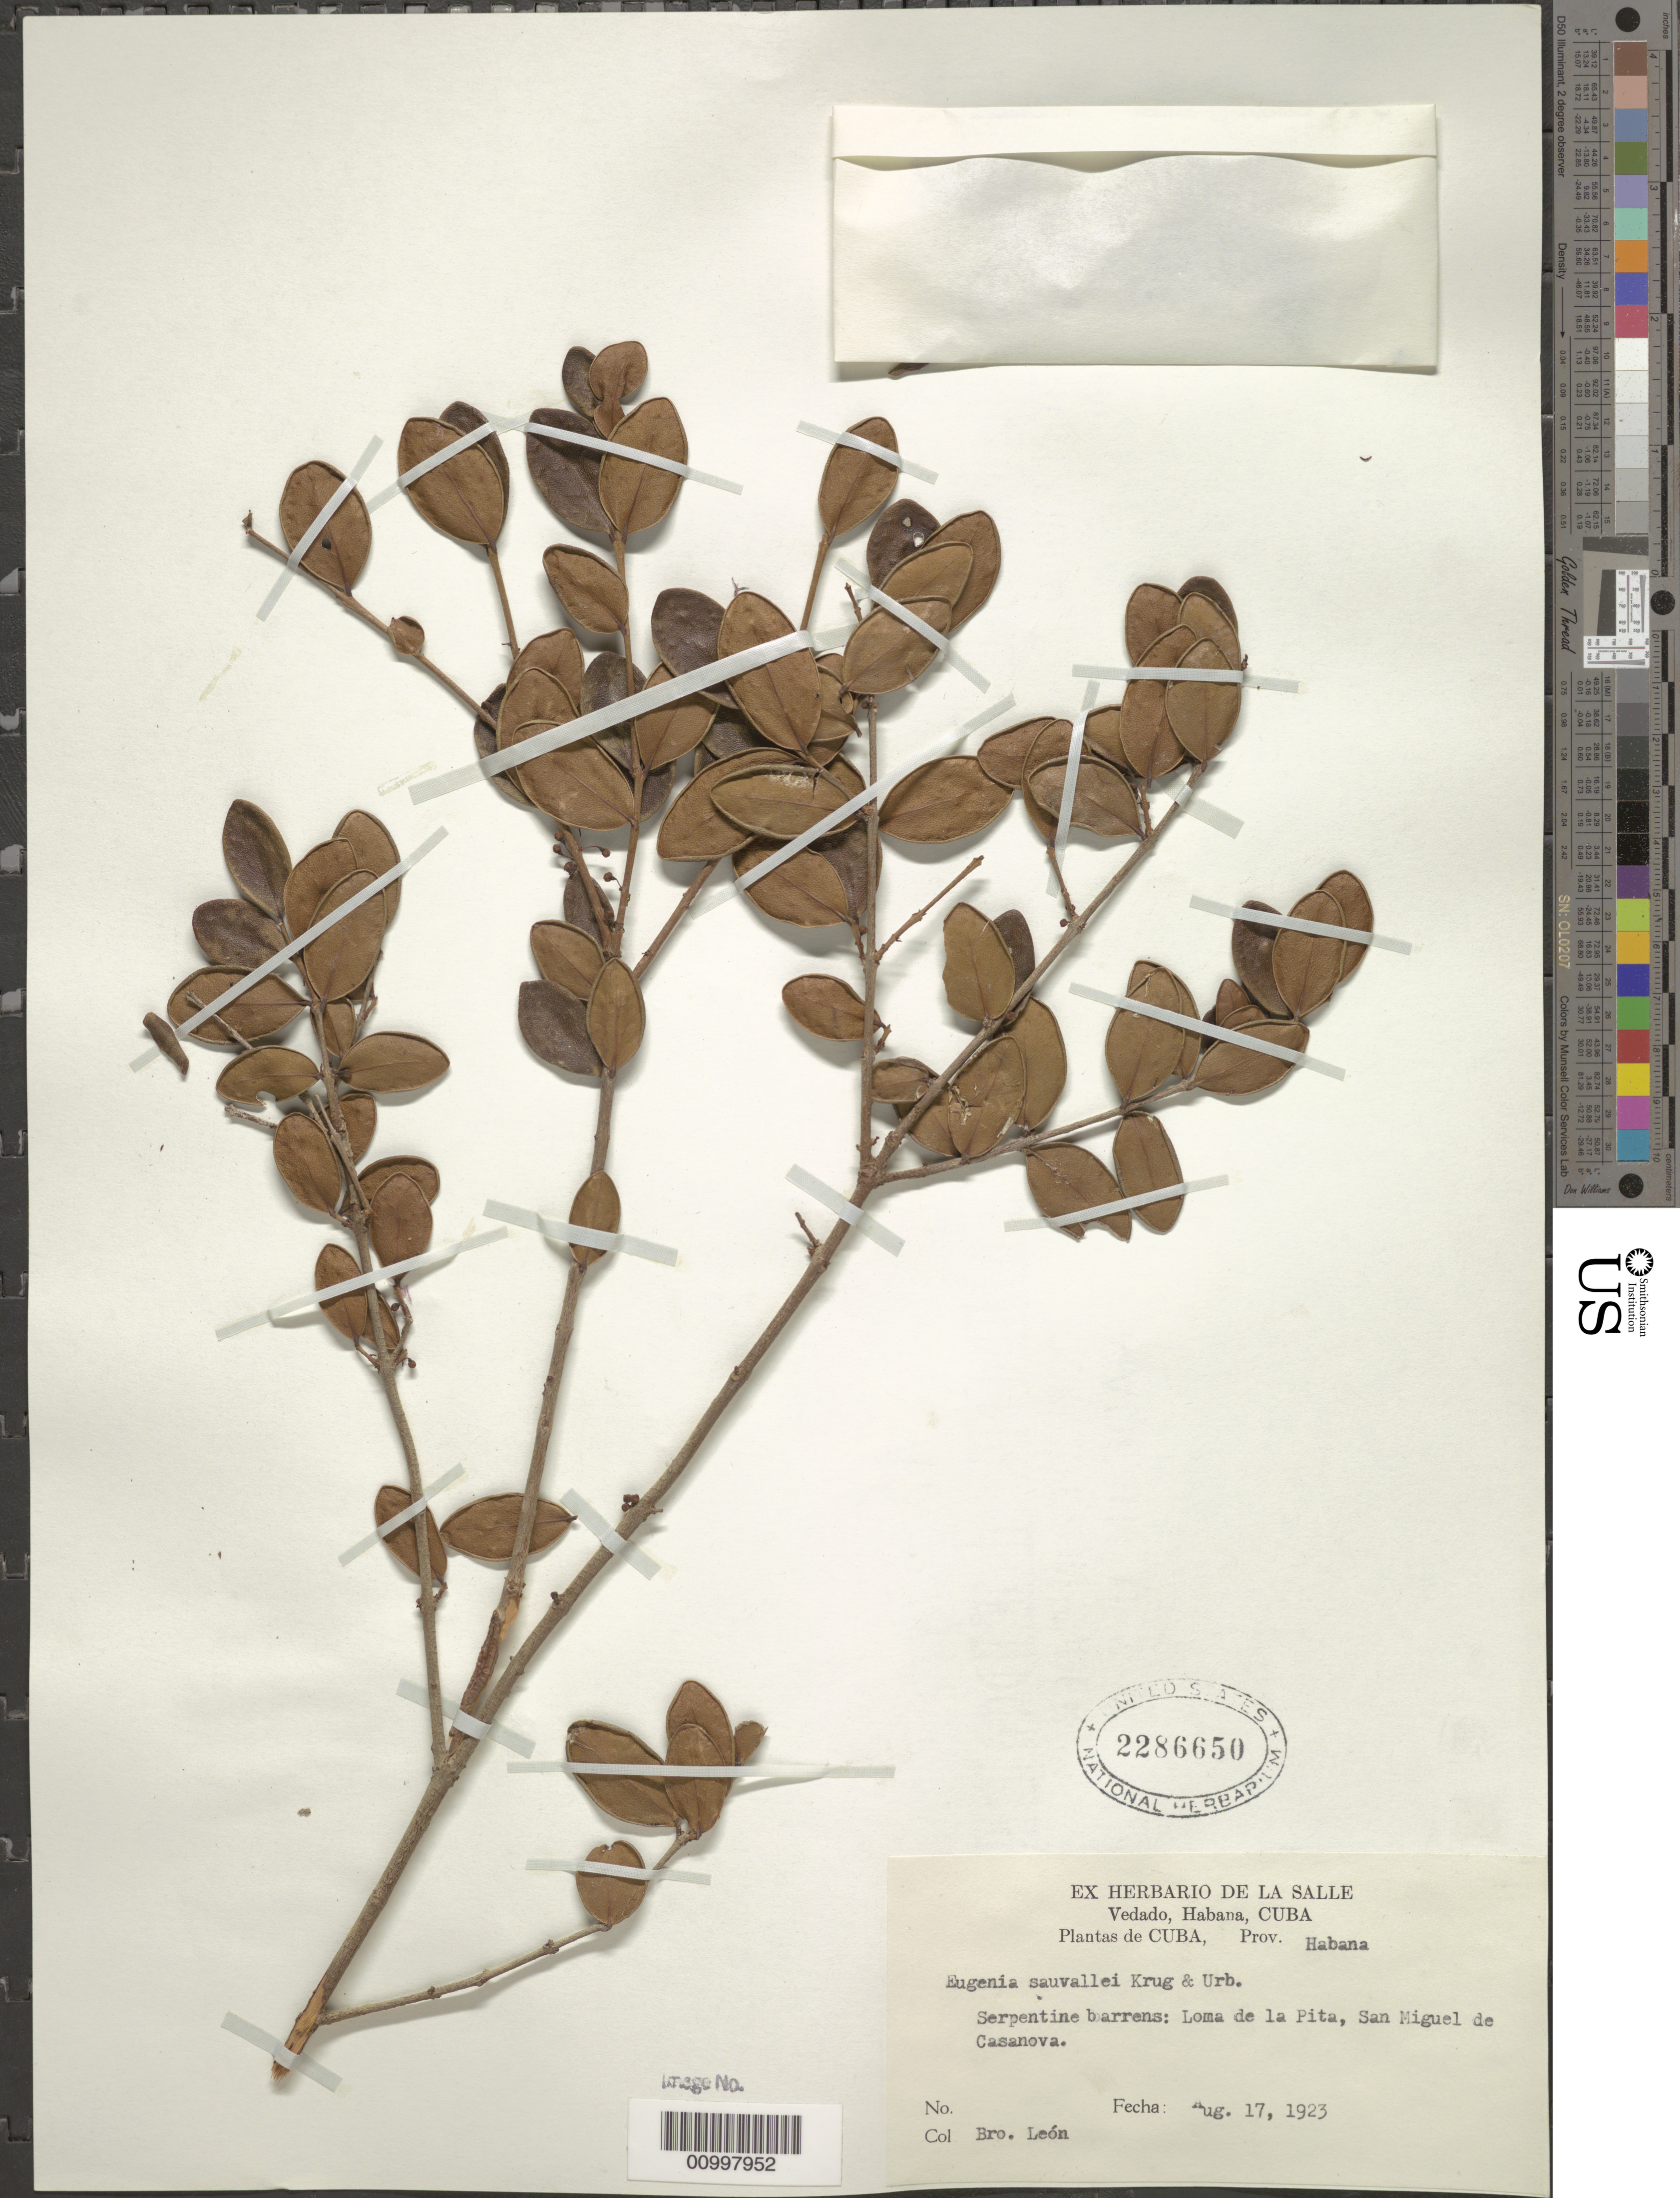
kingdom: Plantae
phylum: Tracheophyta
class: Magnoliopsida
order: Myrtales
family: Myrtaceae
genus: Eugenia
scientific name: Eugenia sauvallei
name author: Krug & Urb. ex Urb.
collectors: Bro. León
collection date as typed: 17 Aug 1923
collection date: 1923-08-17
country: Cuba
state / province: La Habana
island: Cuba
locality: Loma de la Pita, San Miguel de Casanova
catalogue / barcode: US 2286650